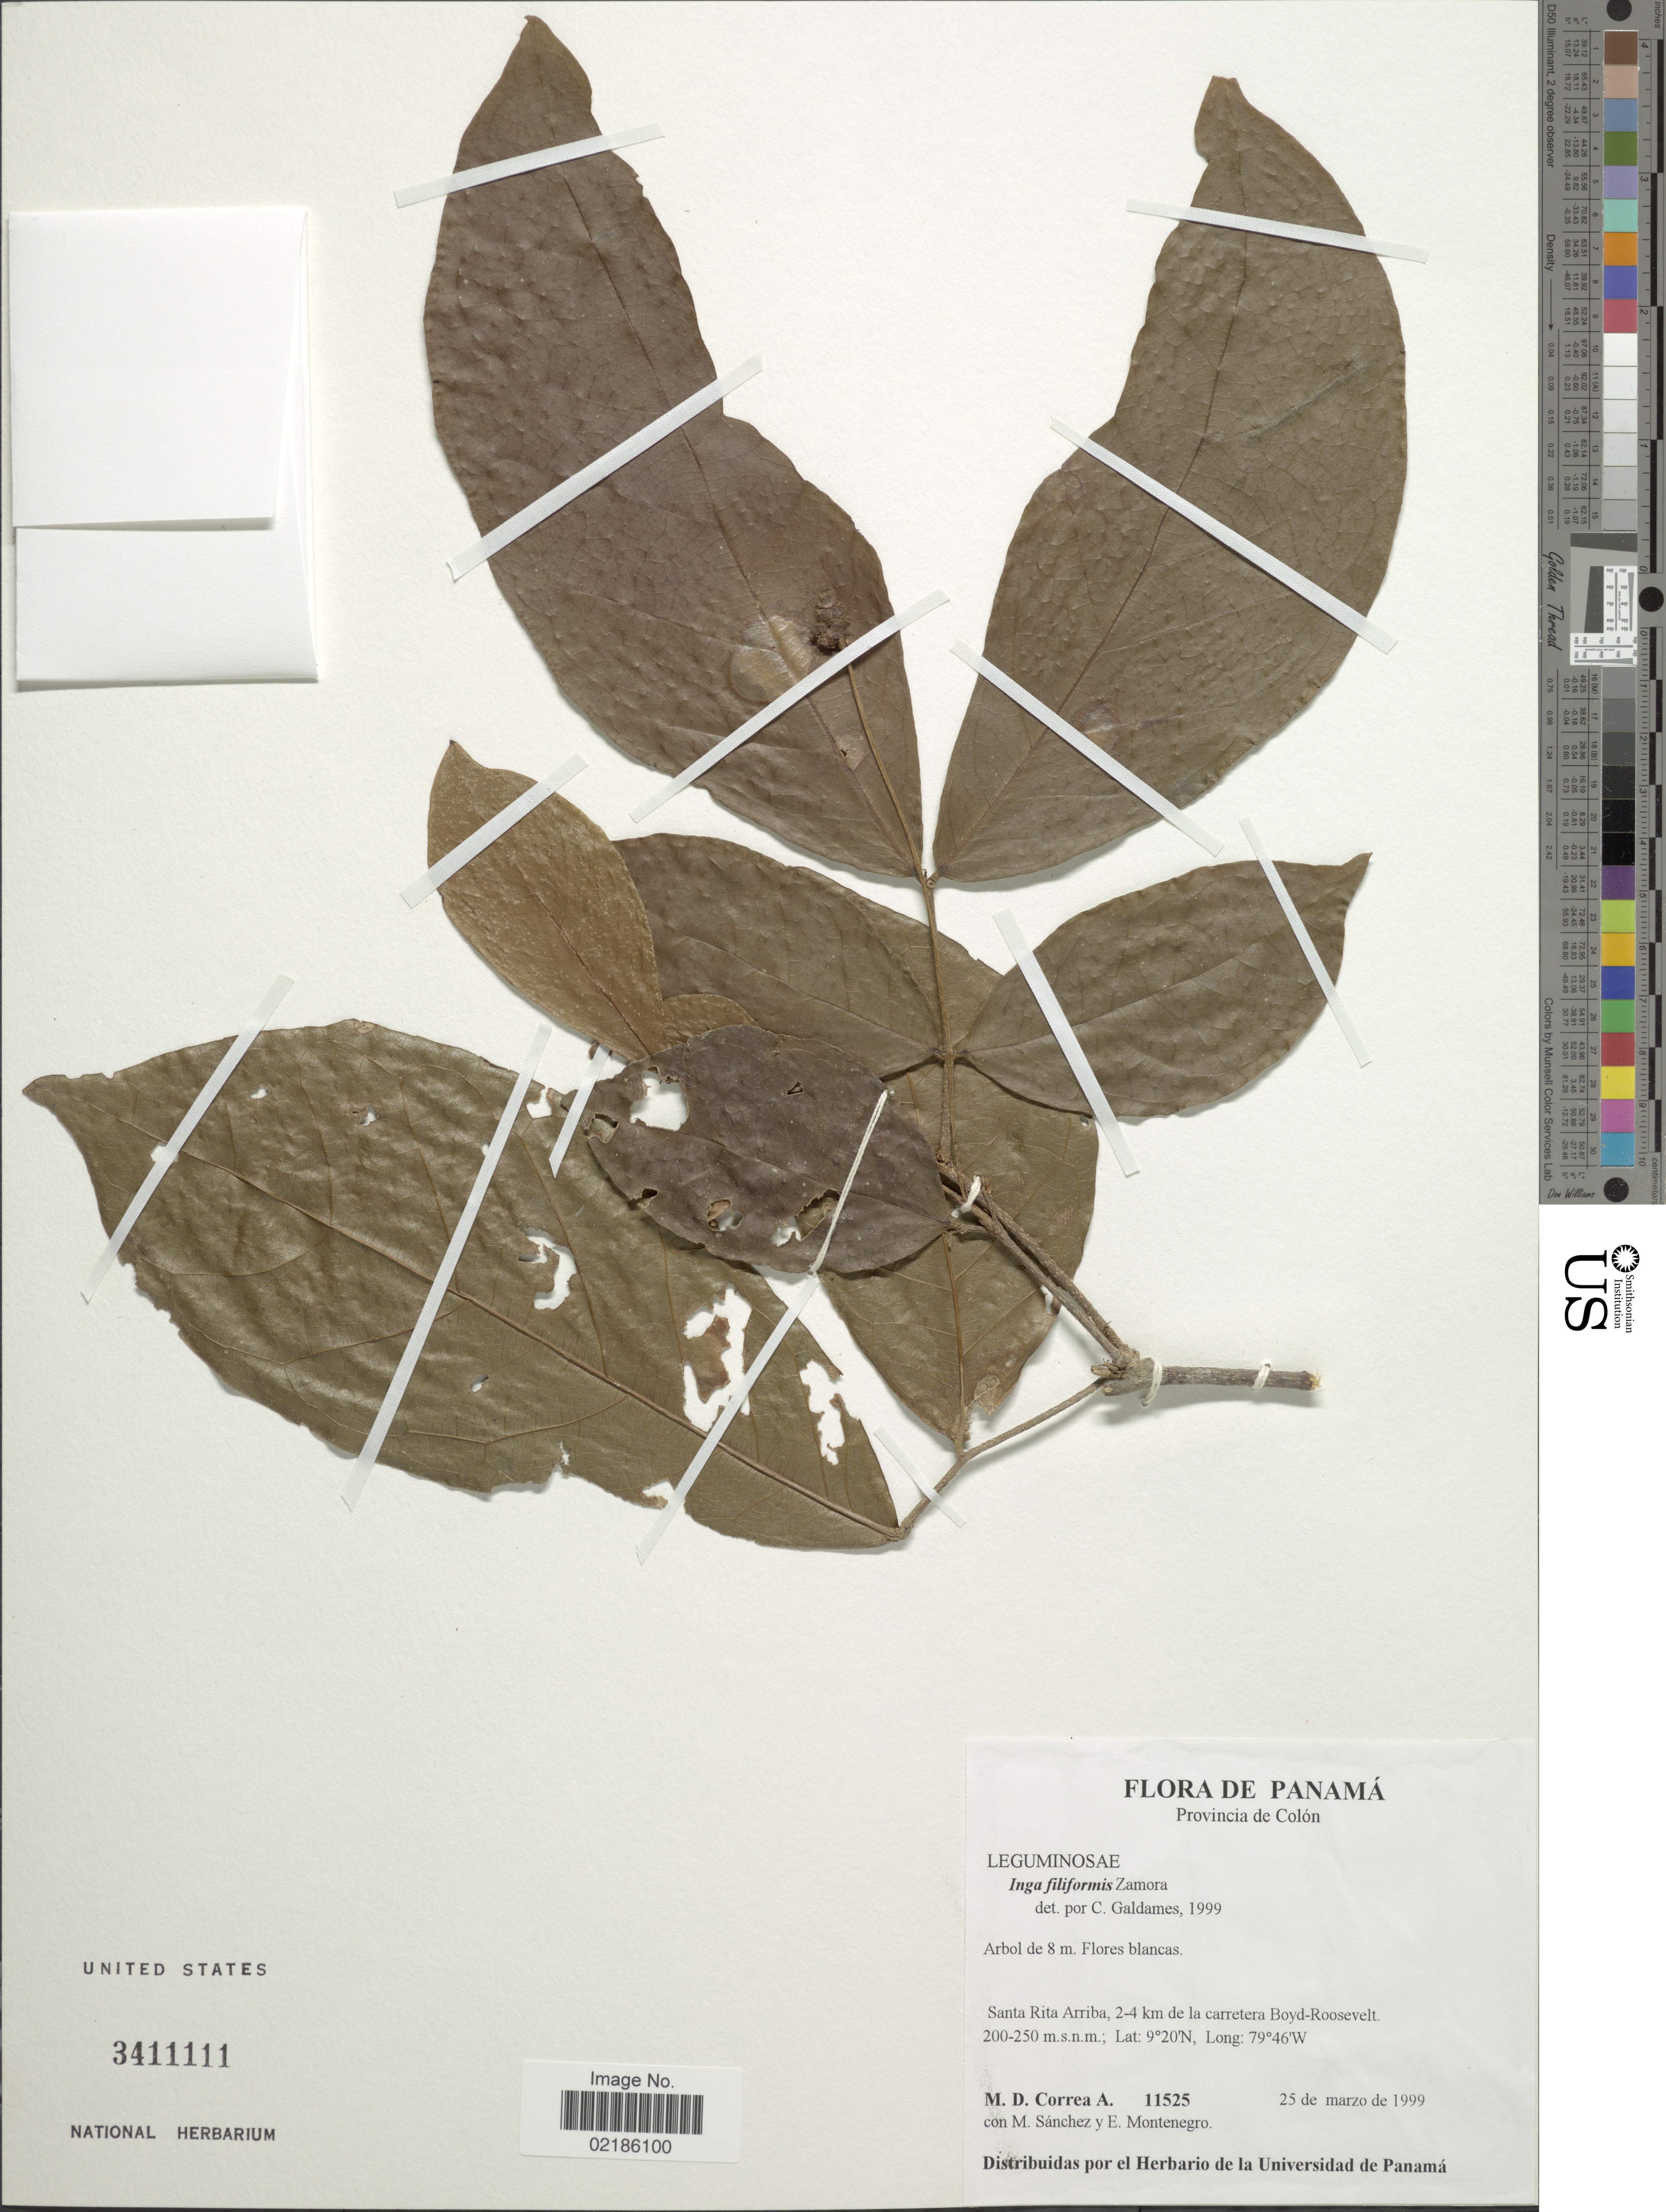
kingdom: Plantae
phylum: Tracheophyta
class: Magnoliopsida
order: Fabales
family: Fabaceae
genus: Inga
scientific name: Inga filiformis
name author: N. Zamora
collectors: M. D. Corrêa-A., M. Sánchez & E. Montenegro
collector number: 11525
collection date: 1999-03-25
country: Panama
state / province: Colón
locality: Santa Rita Arriba - Sierra de la Carretera Boyd- Roosevelt.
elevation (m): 200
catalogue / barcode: US 3411111